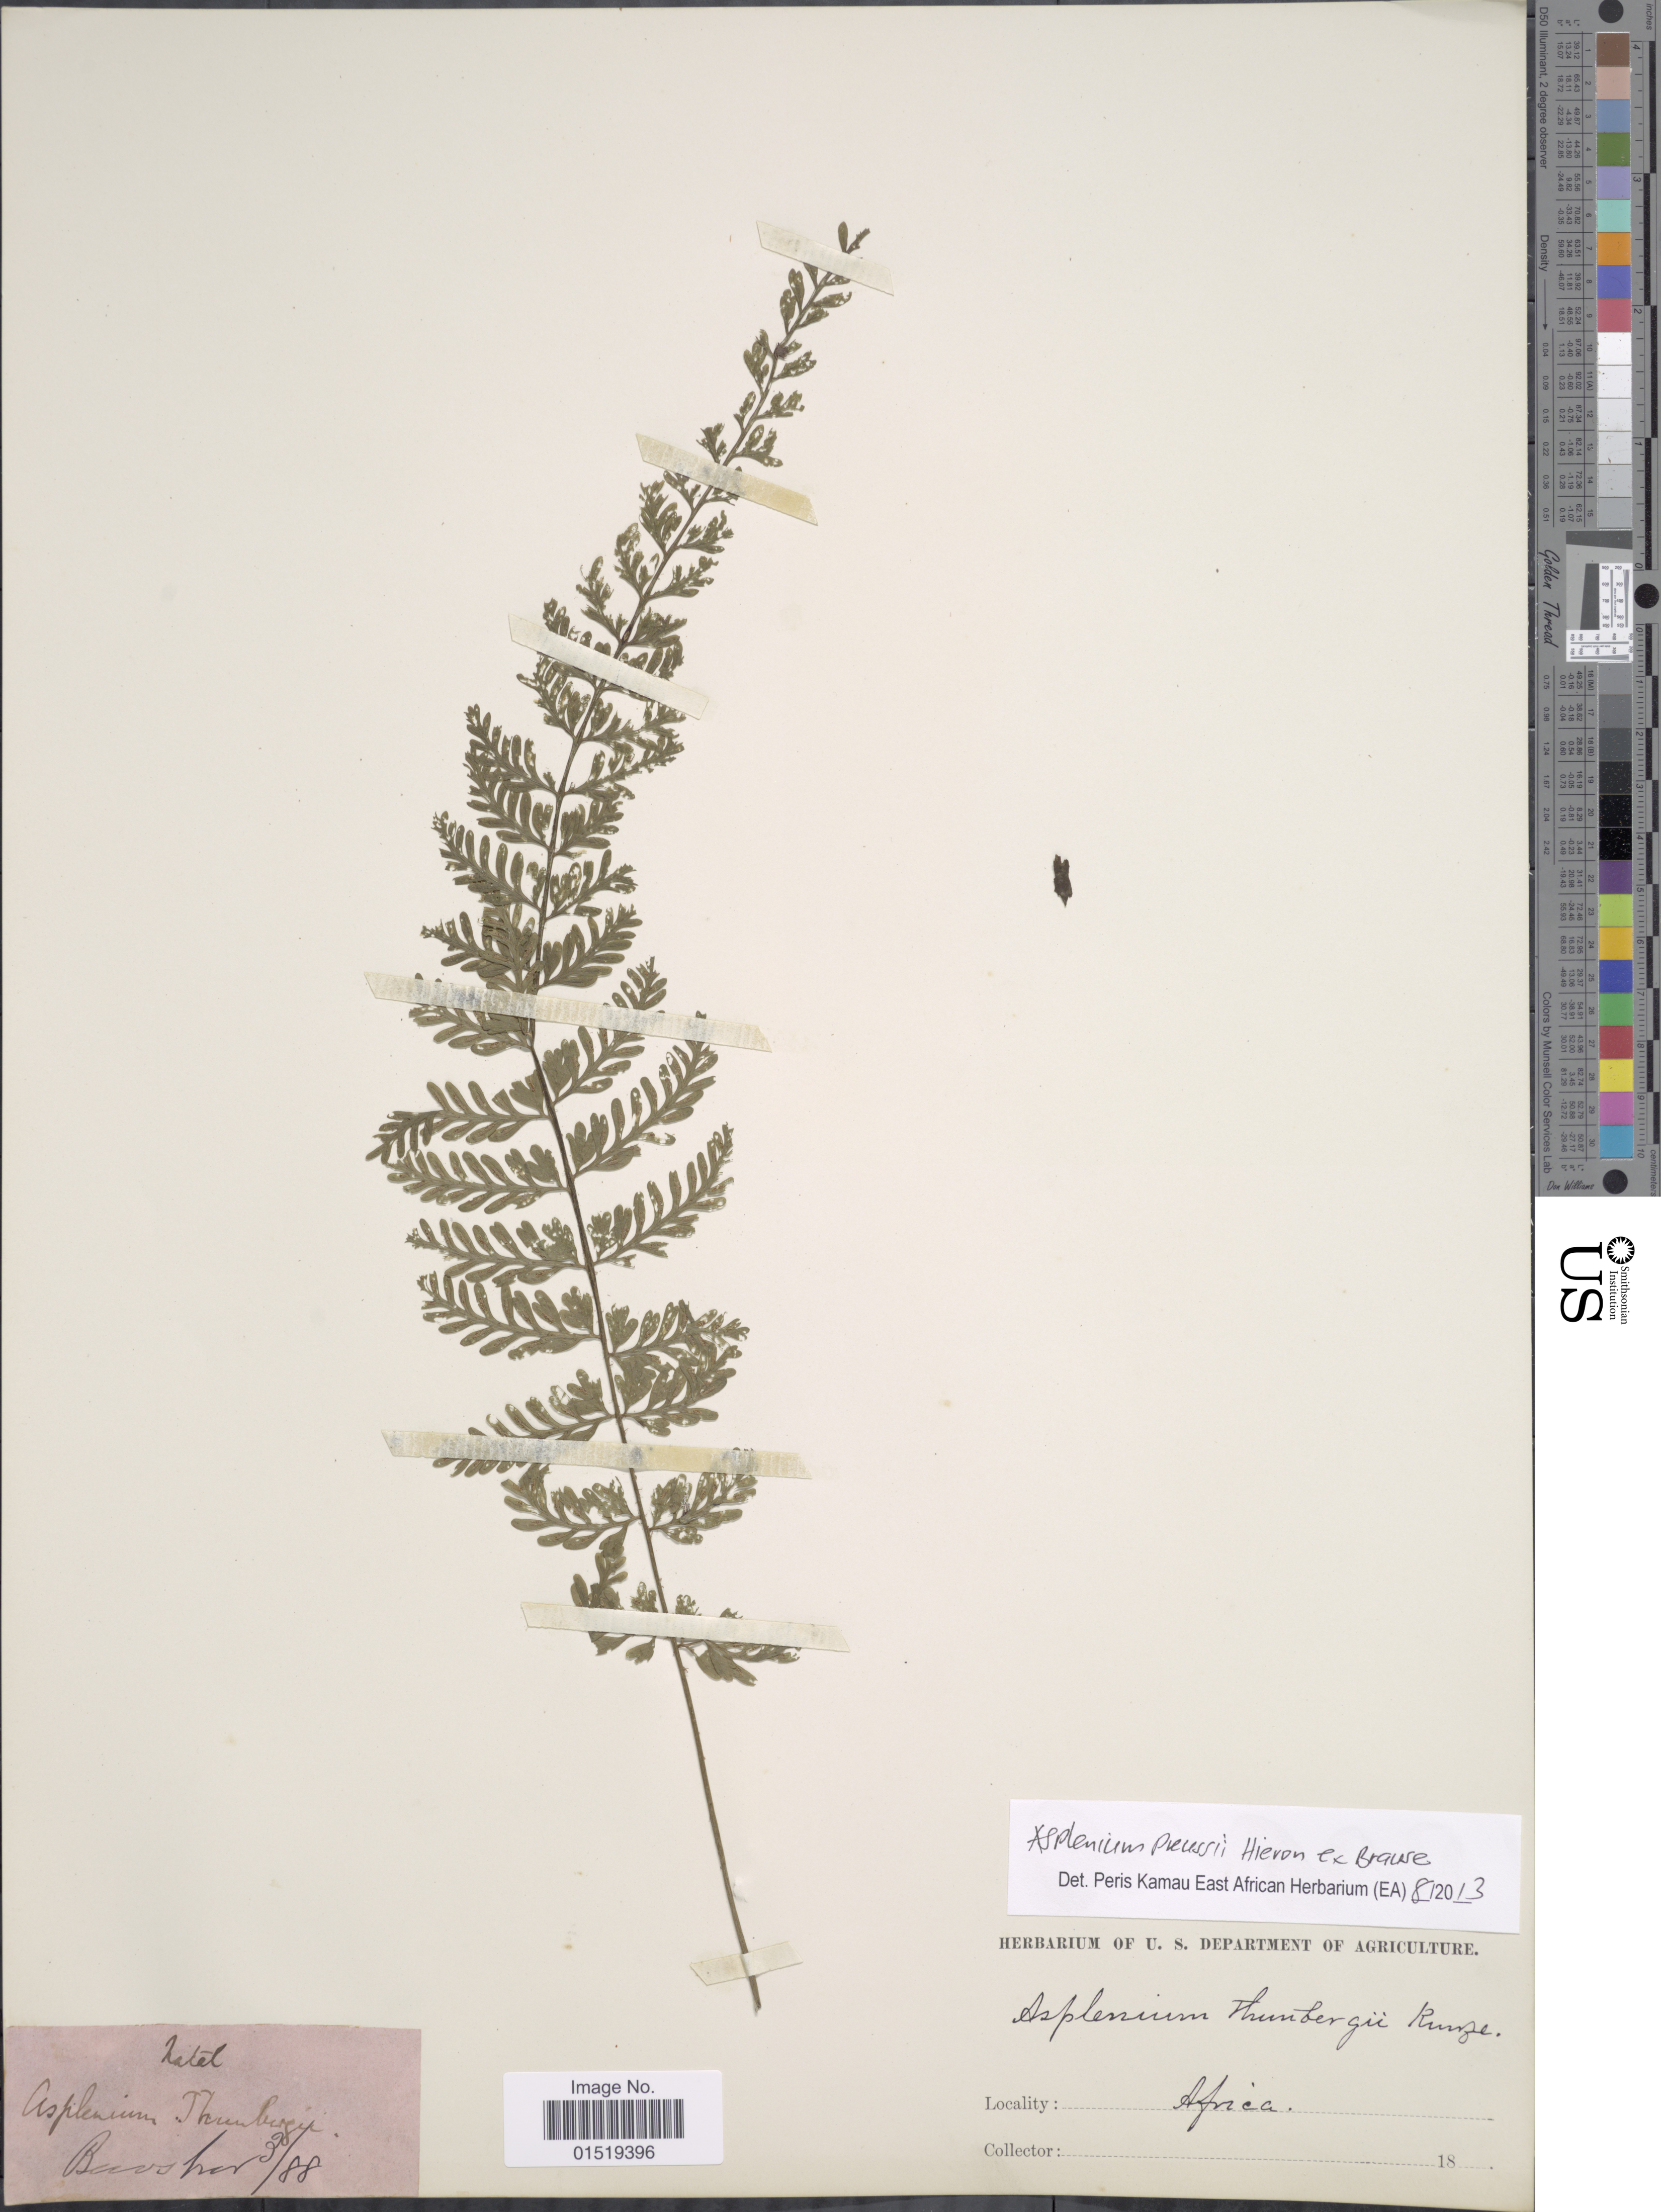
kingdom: Plantae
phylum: Tracheophyta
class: Polypodiopsida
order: Polypodiales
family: Aspleniaceae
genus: Asplenium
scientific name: Asplenium preussii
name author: Hieron.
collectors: Bewsher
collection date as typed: Transcribed d/m/y: /3/88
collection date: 1888-03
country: South Africa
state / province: KwaZulu-Natal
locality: Natal.